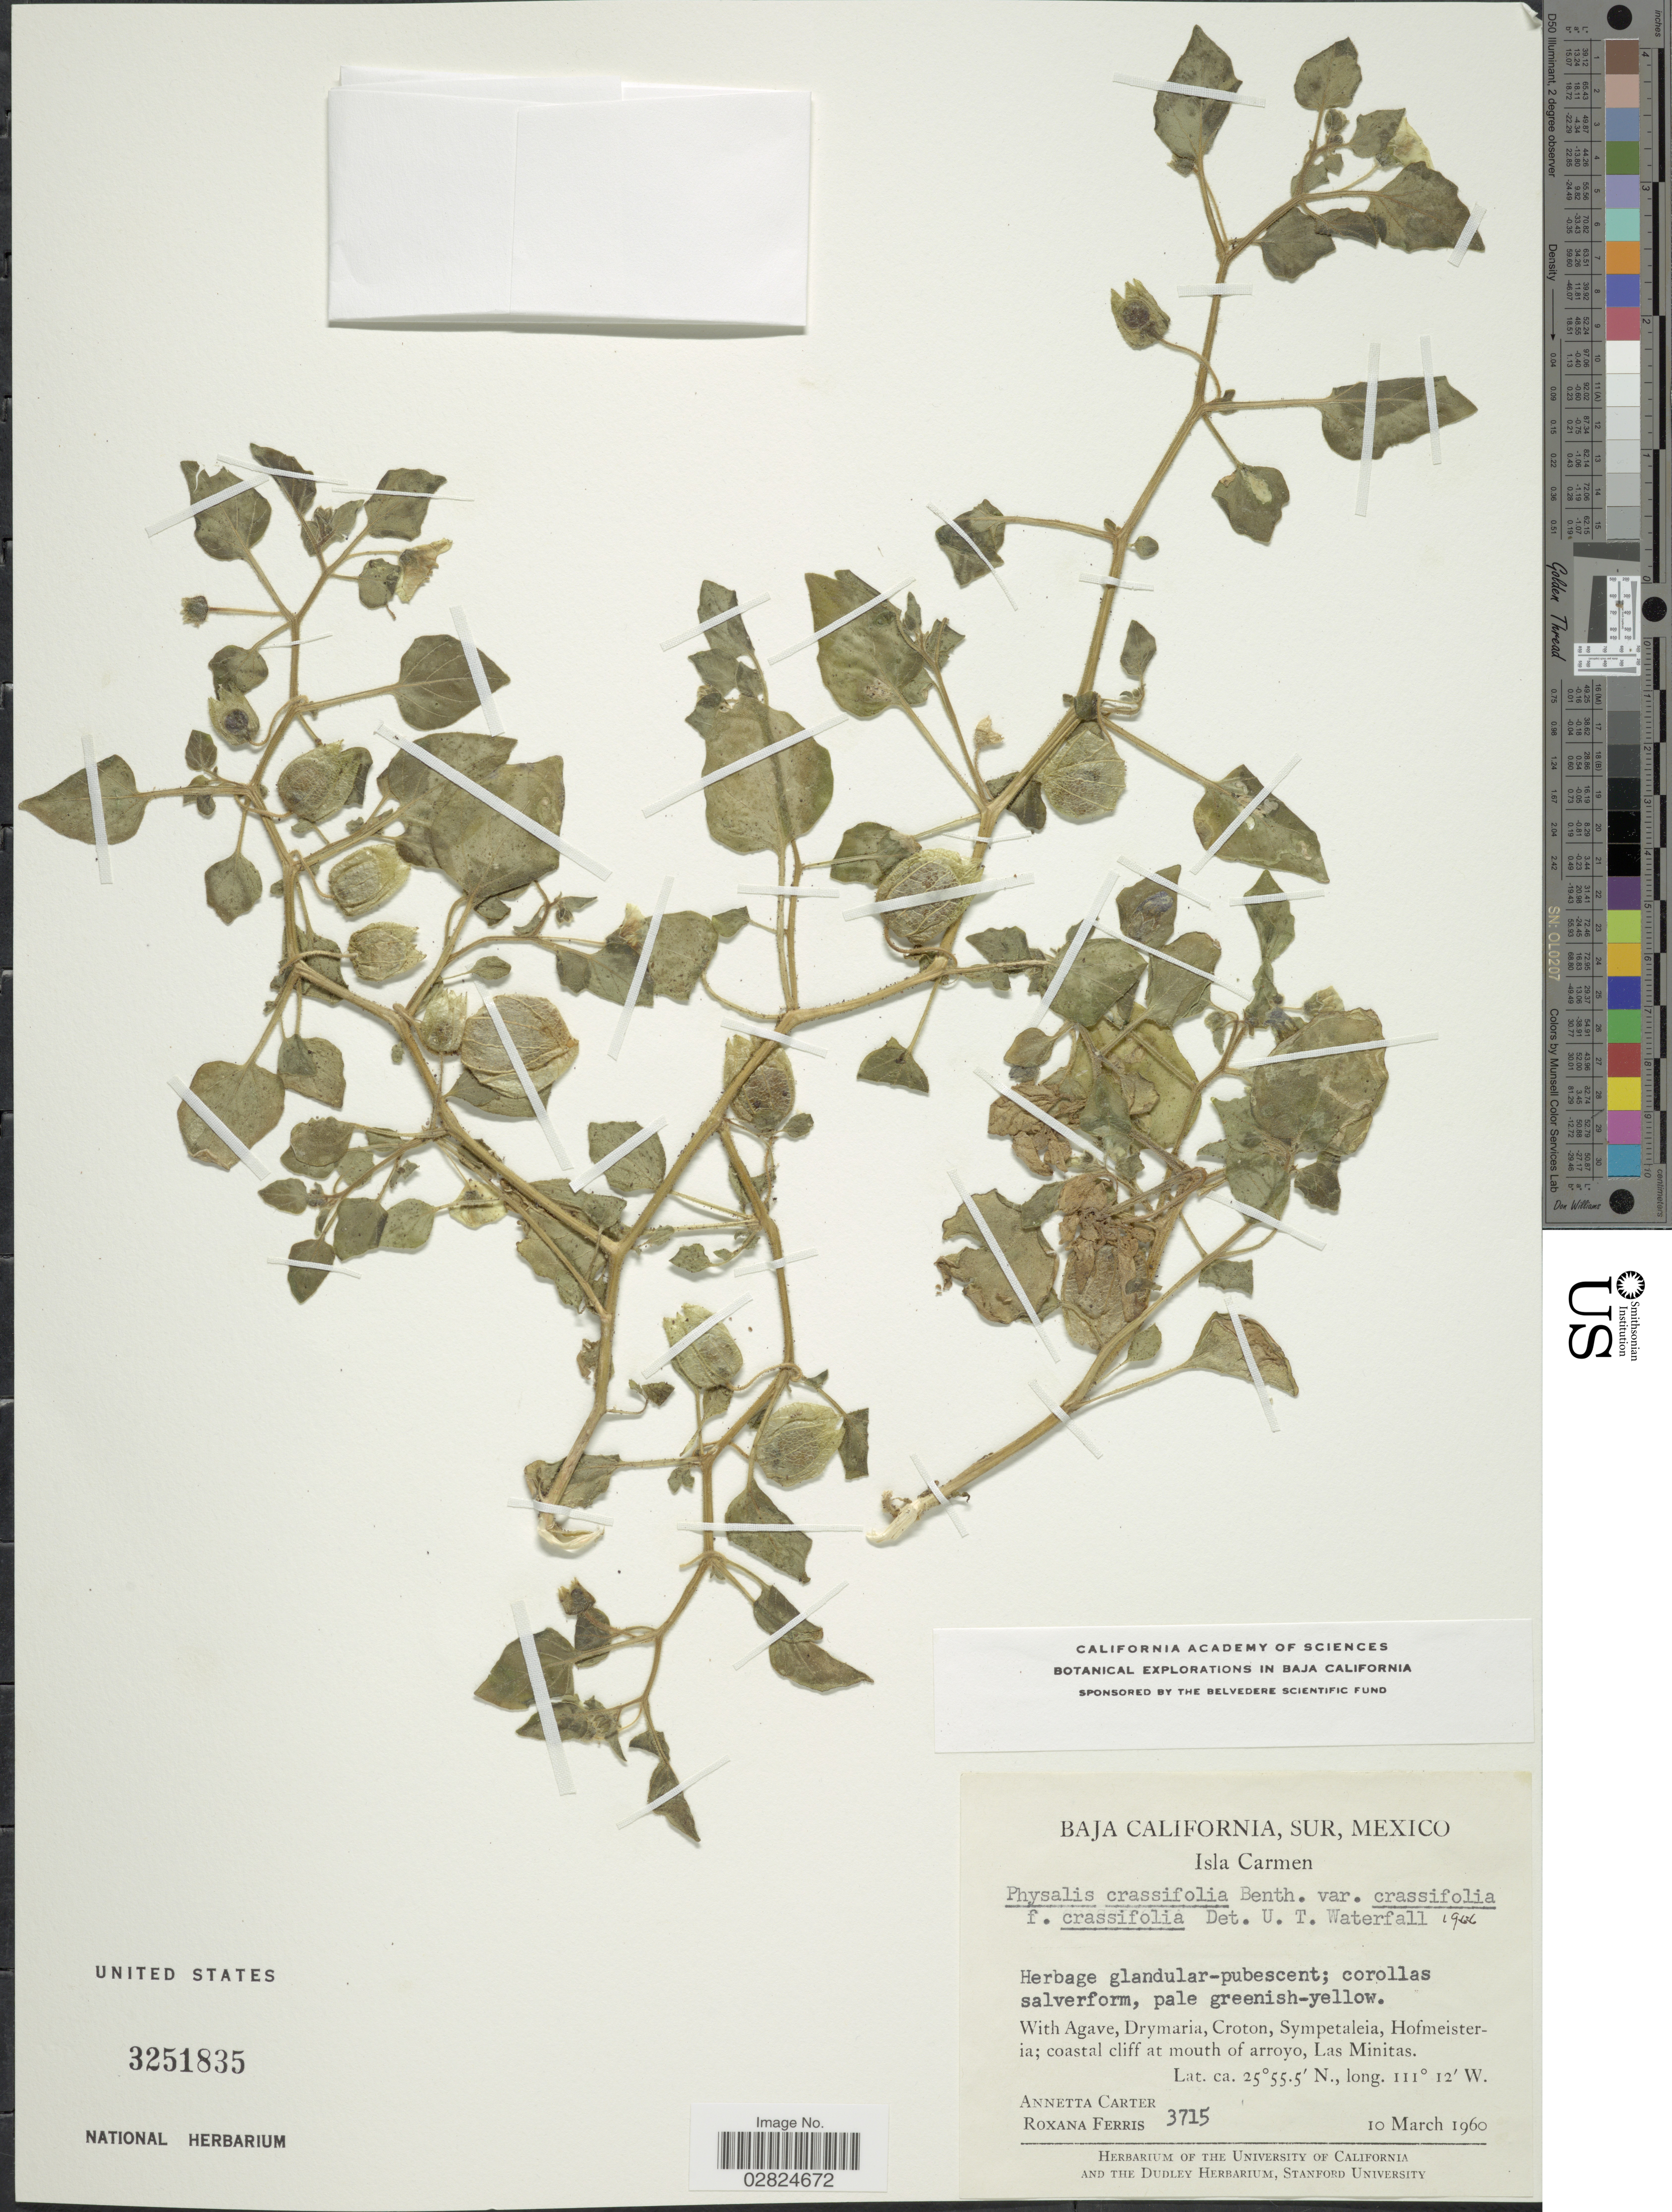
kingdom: Plantae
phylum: Tracheophyta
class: Magnoliopsida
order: Solanales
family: Solanaceae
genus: Physalis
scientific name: Physalis crassifolia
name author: Benth.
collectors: A. Carter & R. S. Ferris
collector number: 3715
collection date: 1960-03-10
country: Mexico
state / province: Baja California Sur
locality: Isla Carmen, coastal cliff at mouth of arroyo, Las Minitas.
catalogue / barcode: US 3251835